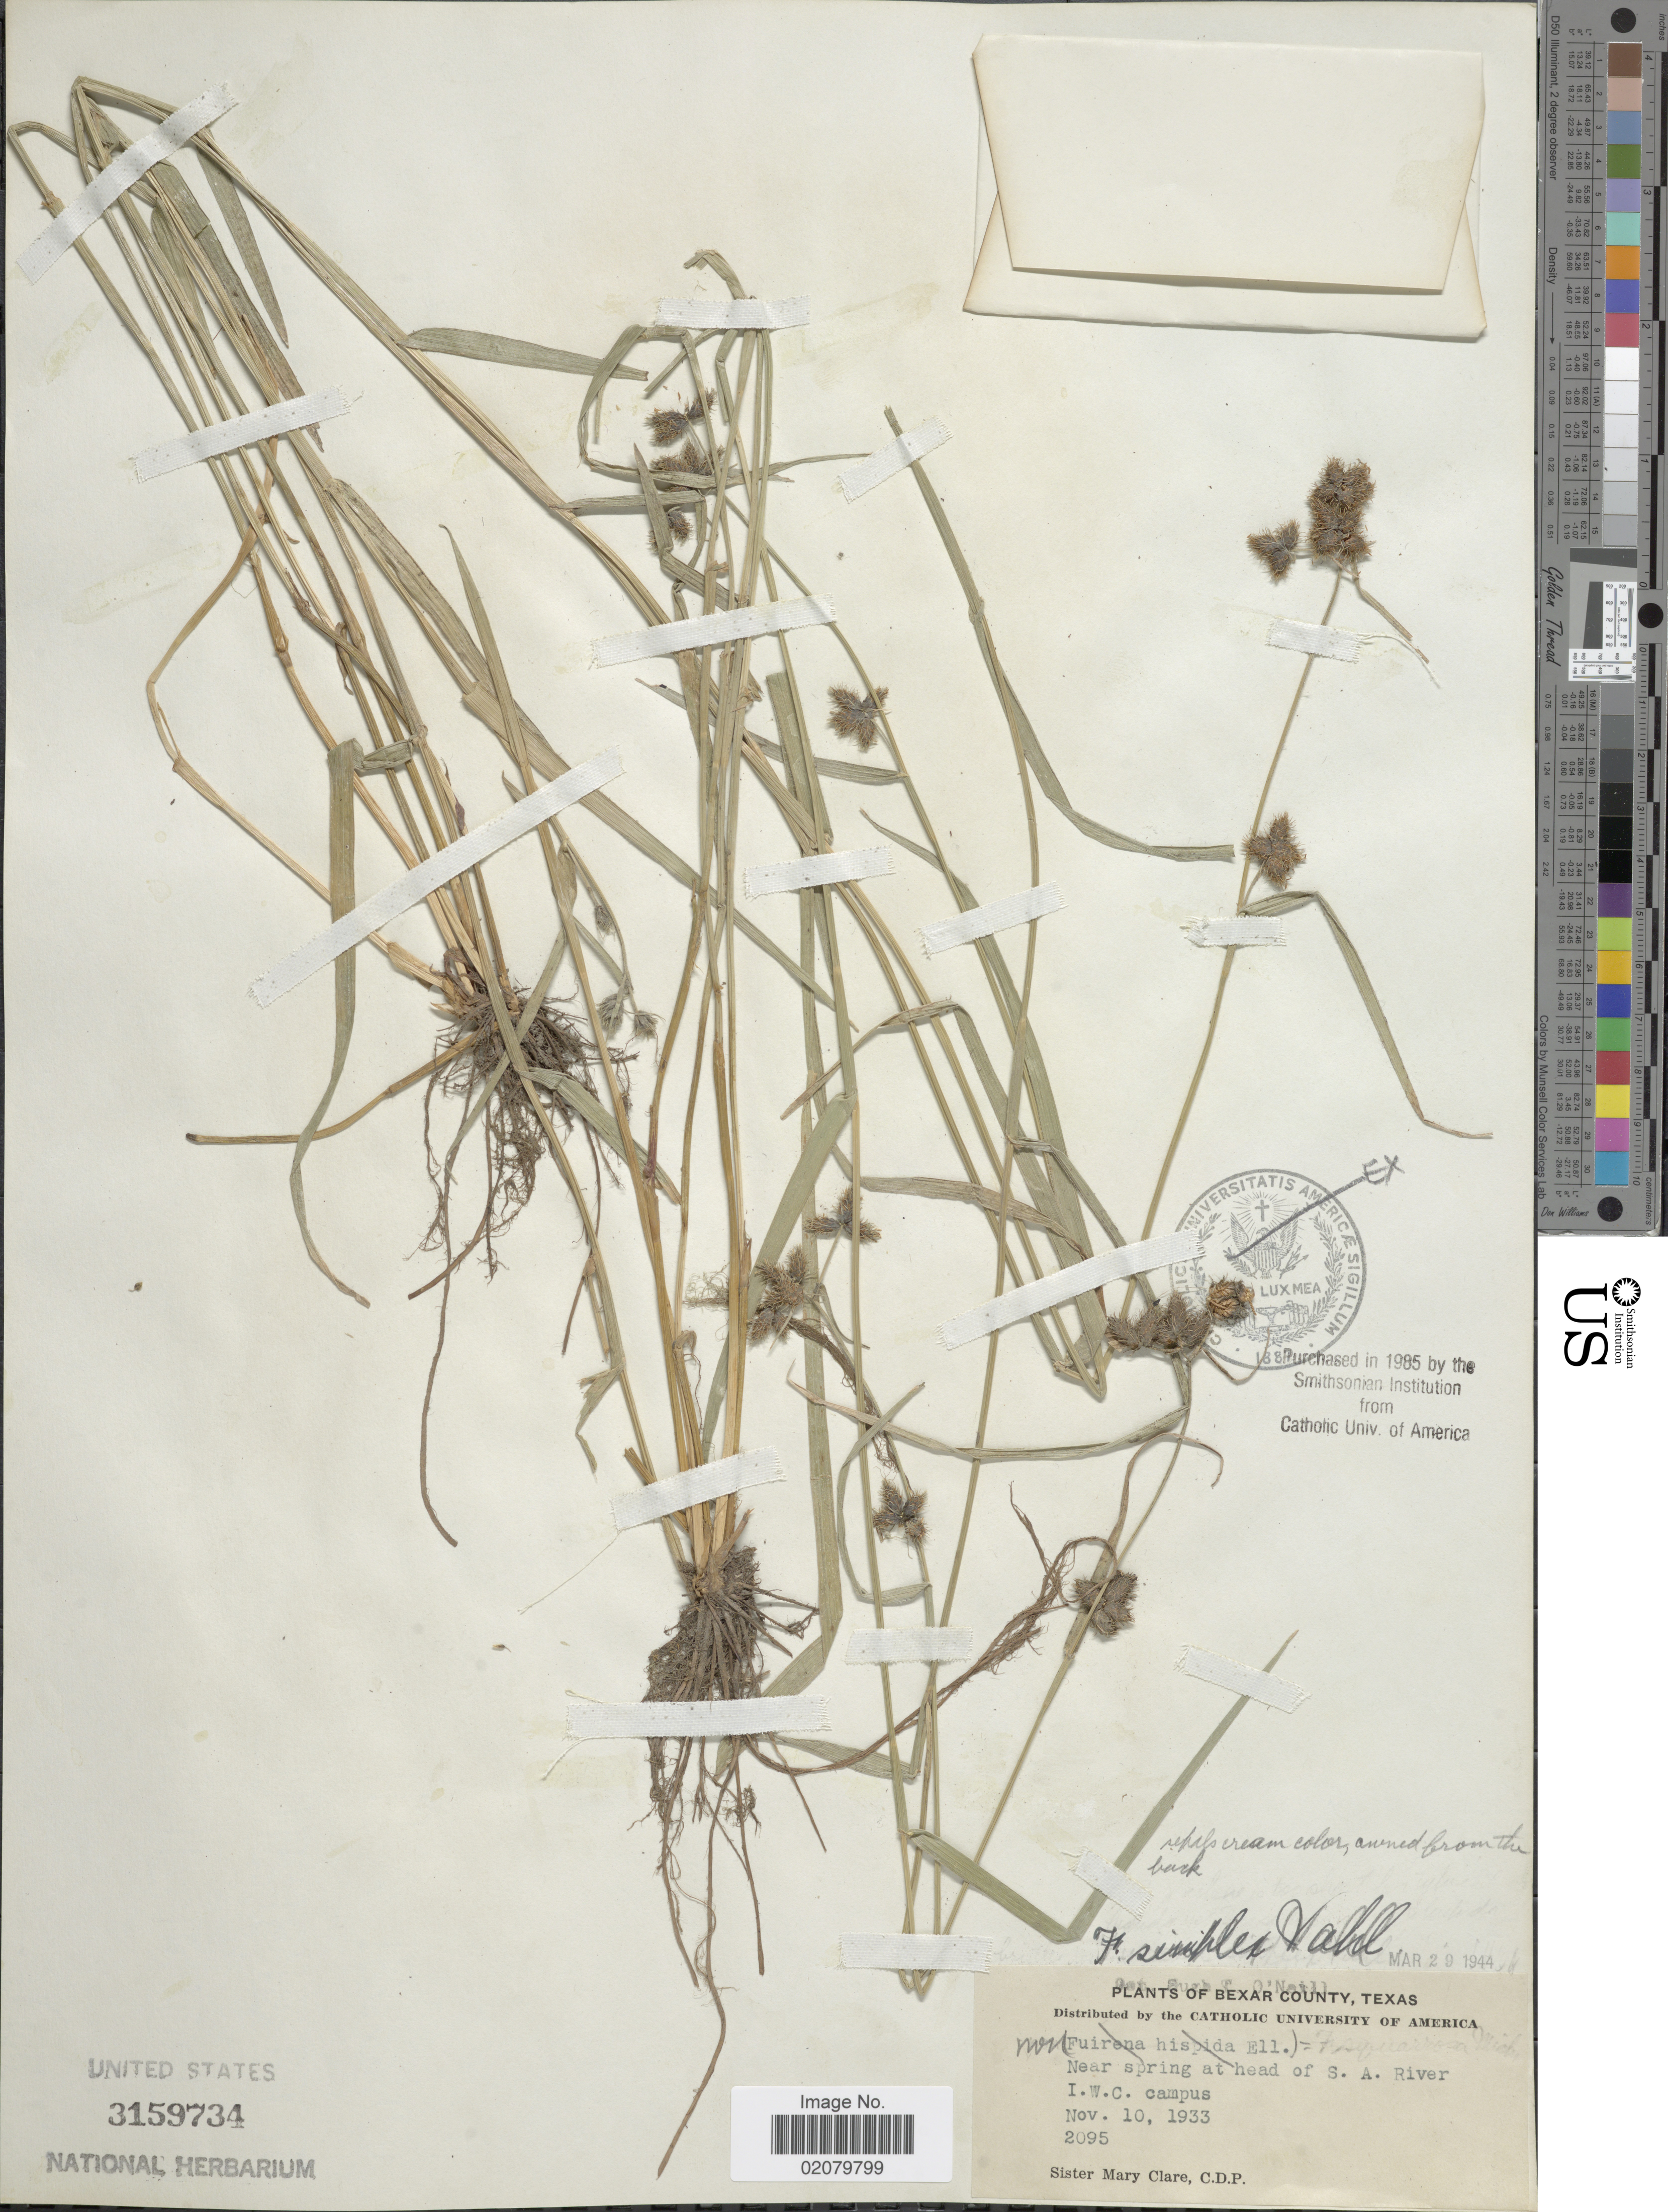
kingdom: Plantae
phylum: Tracheophyta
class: Liliopsida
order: Poales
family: Cyperaceae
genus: Fuirena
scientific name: Fuirena simplex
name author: Vahl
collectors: M. Clare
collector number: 2095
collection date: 1933-11-10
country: United States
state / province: Texas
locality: Bexar County, Near Spring at head of S.A. River I.W.C campus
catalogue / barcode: US 3159734